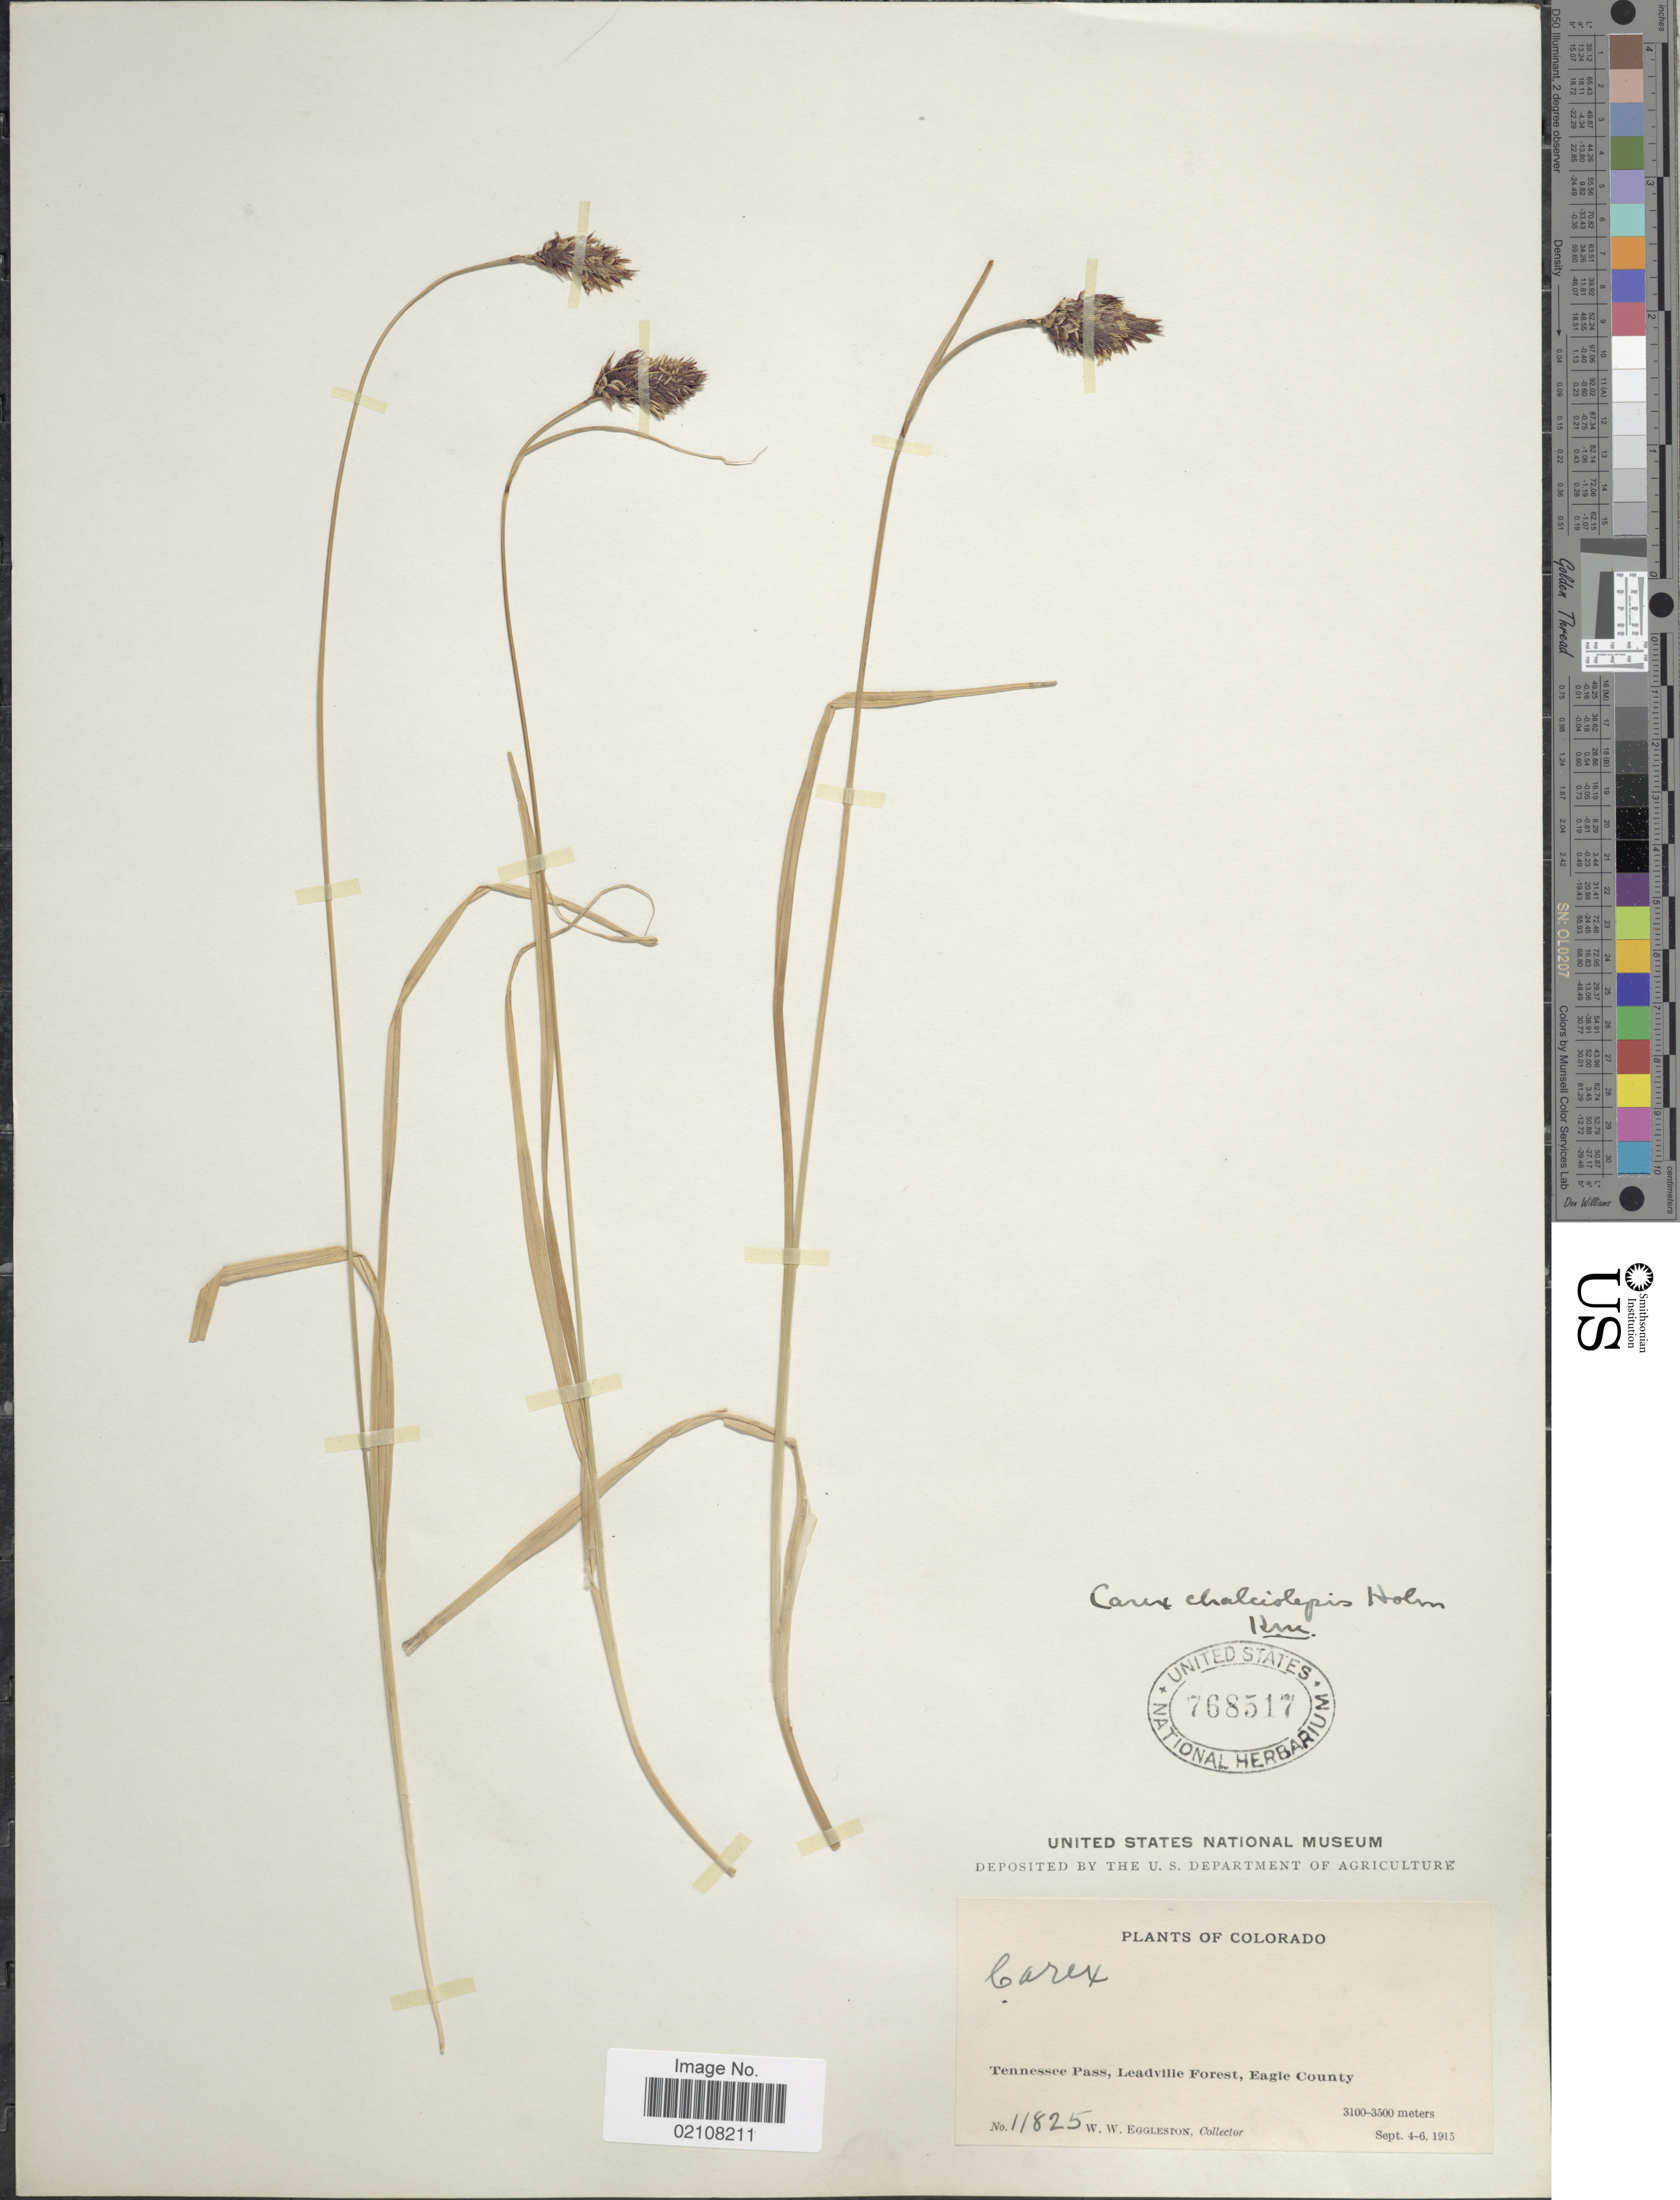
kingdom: Plantae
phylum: Tracheophyta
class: Liliopsida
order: Poales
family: Cyperaceae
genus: Carex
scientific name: Carex chalciolepis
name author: Holm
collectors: W. W. Eggleston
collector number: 11825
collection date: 1915-09-04/1915-09-06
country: United States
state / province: Colorado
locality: Tennessee Pass, Leadville Forest, Eagle County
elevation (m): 3100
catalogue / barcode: US 768517